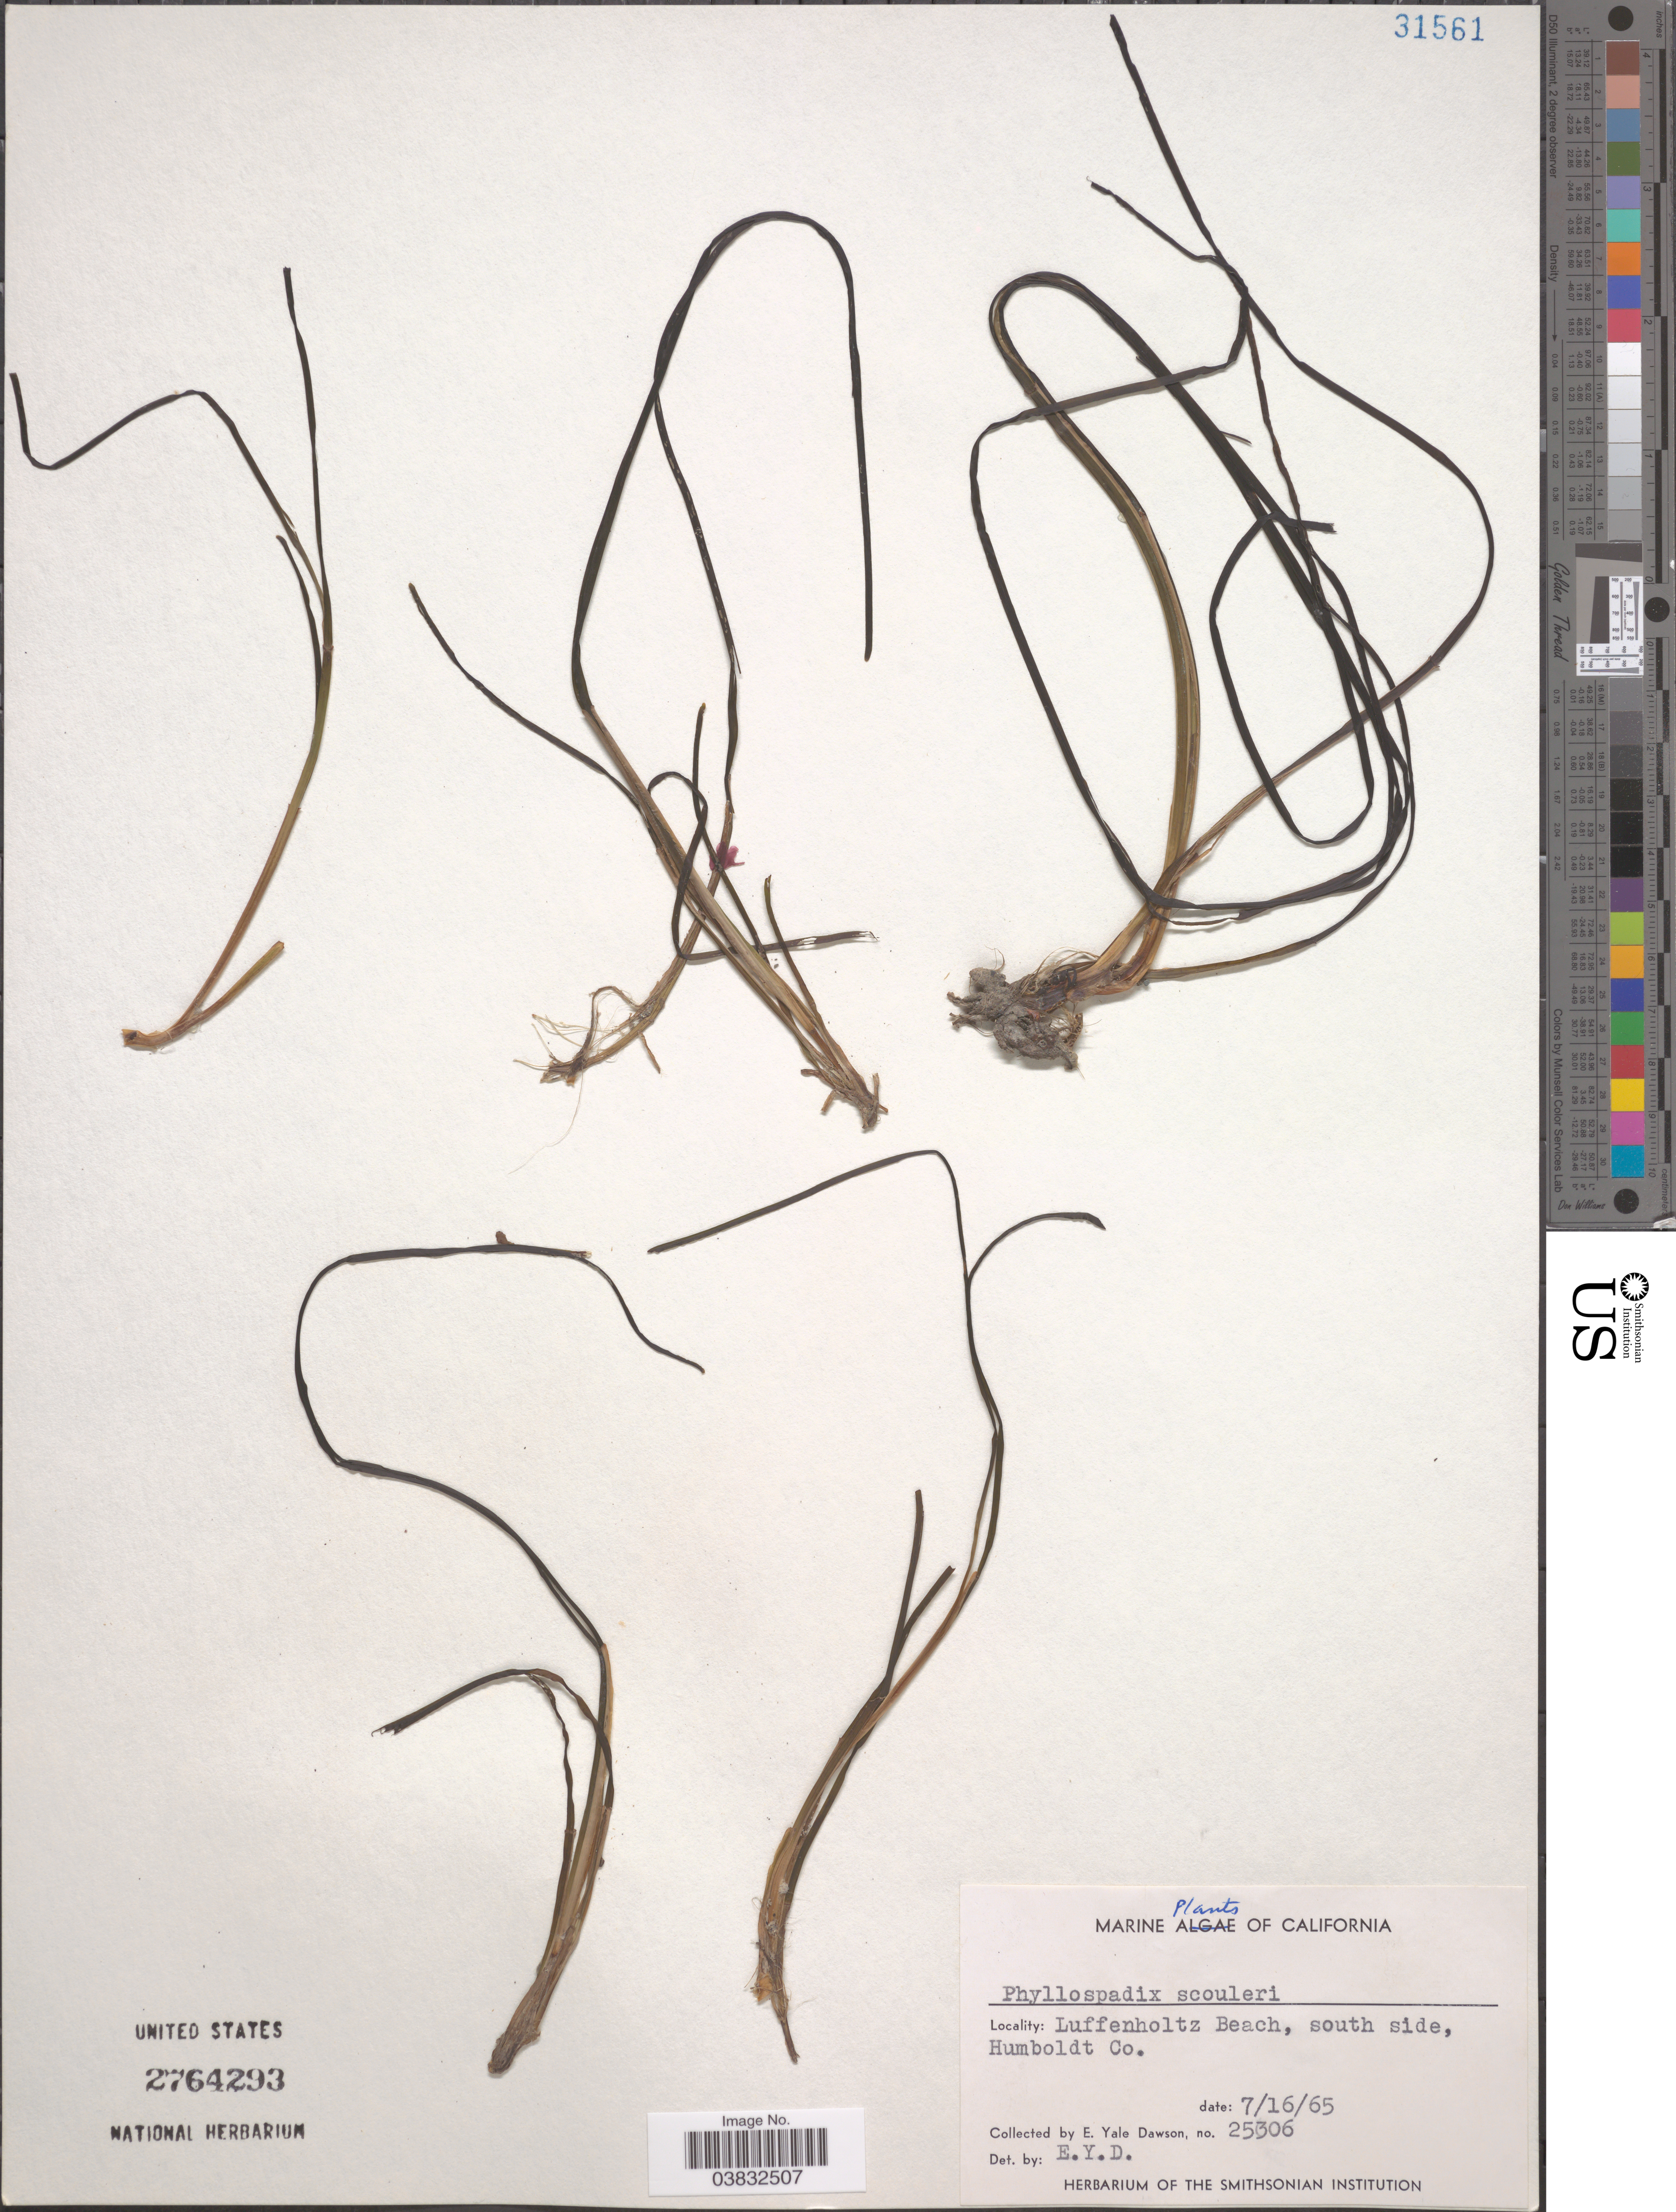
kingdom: Plantae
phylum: Tracheophyta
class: Liliopsida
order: Alismatales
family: Zosteraceae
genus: Phyllospadix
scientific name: Phyllospadix scouleri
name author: Hook.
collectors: N. Yensen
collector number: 25306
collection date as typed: Transcribed d/m/y: 16/7/65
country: United States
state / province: California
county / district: Humboldt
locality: Luffenholtz Beach, south side, Humboldt Co.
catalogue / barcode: US 2764293